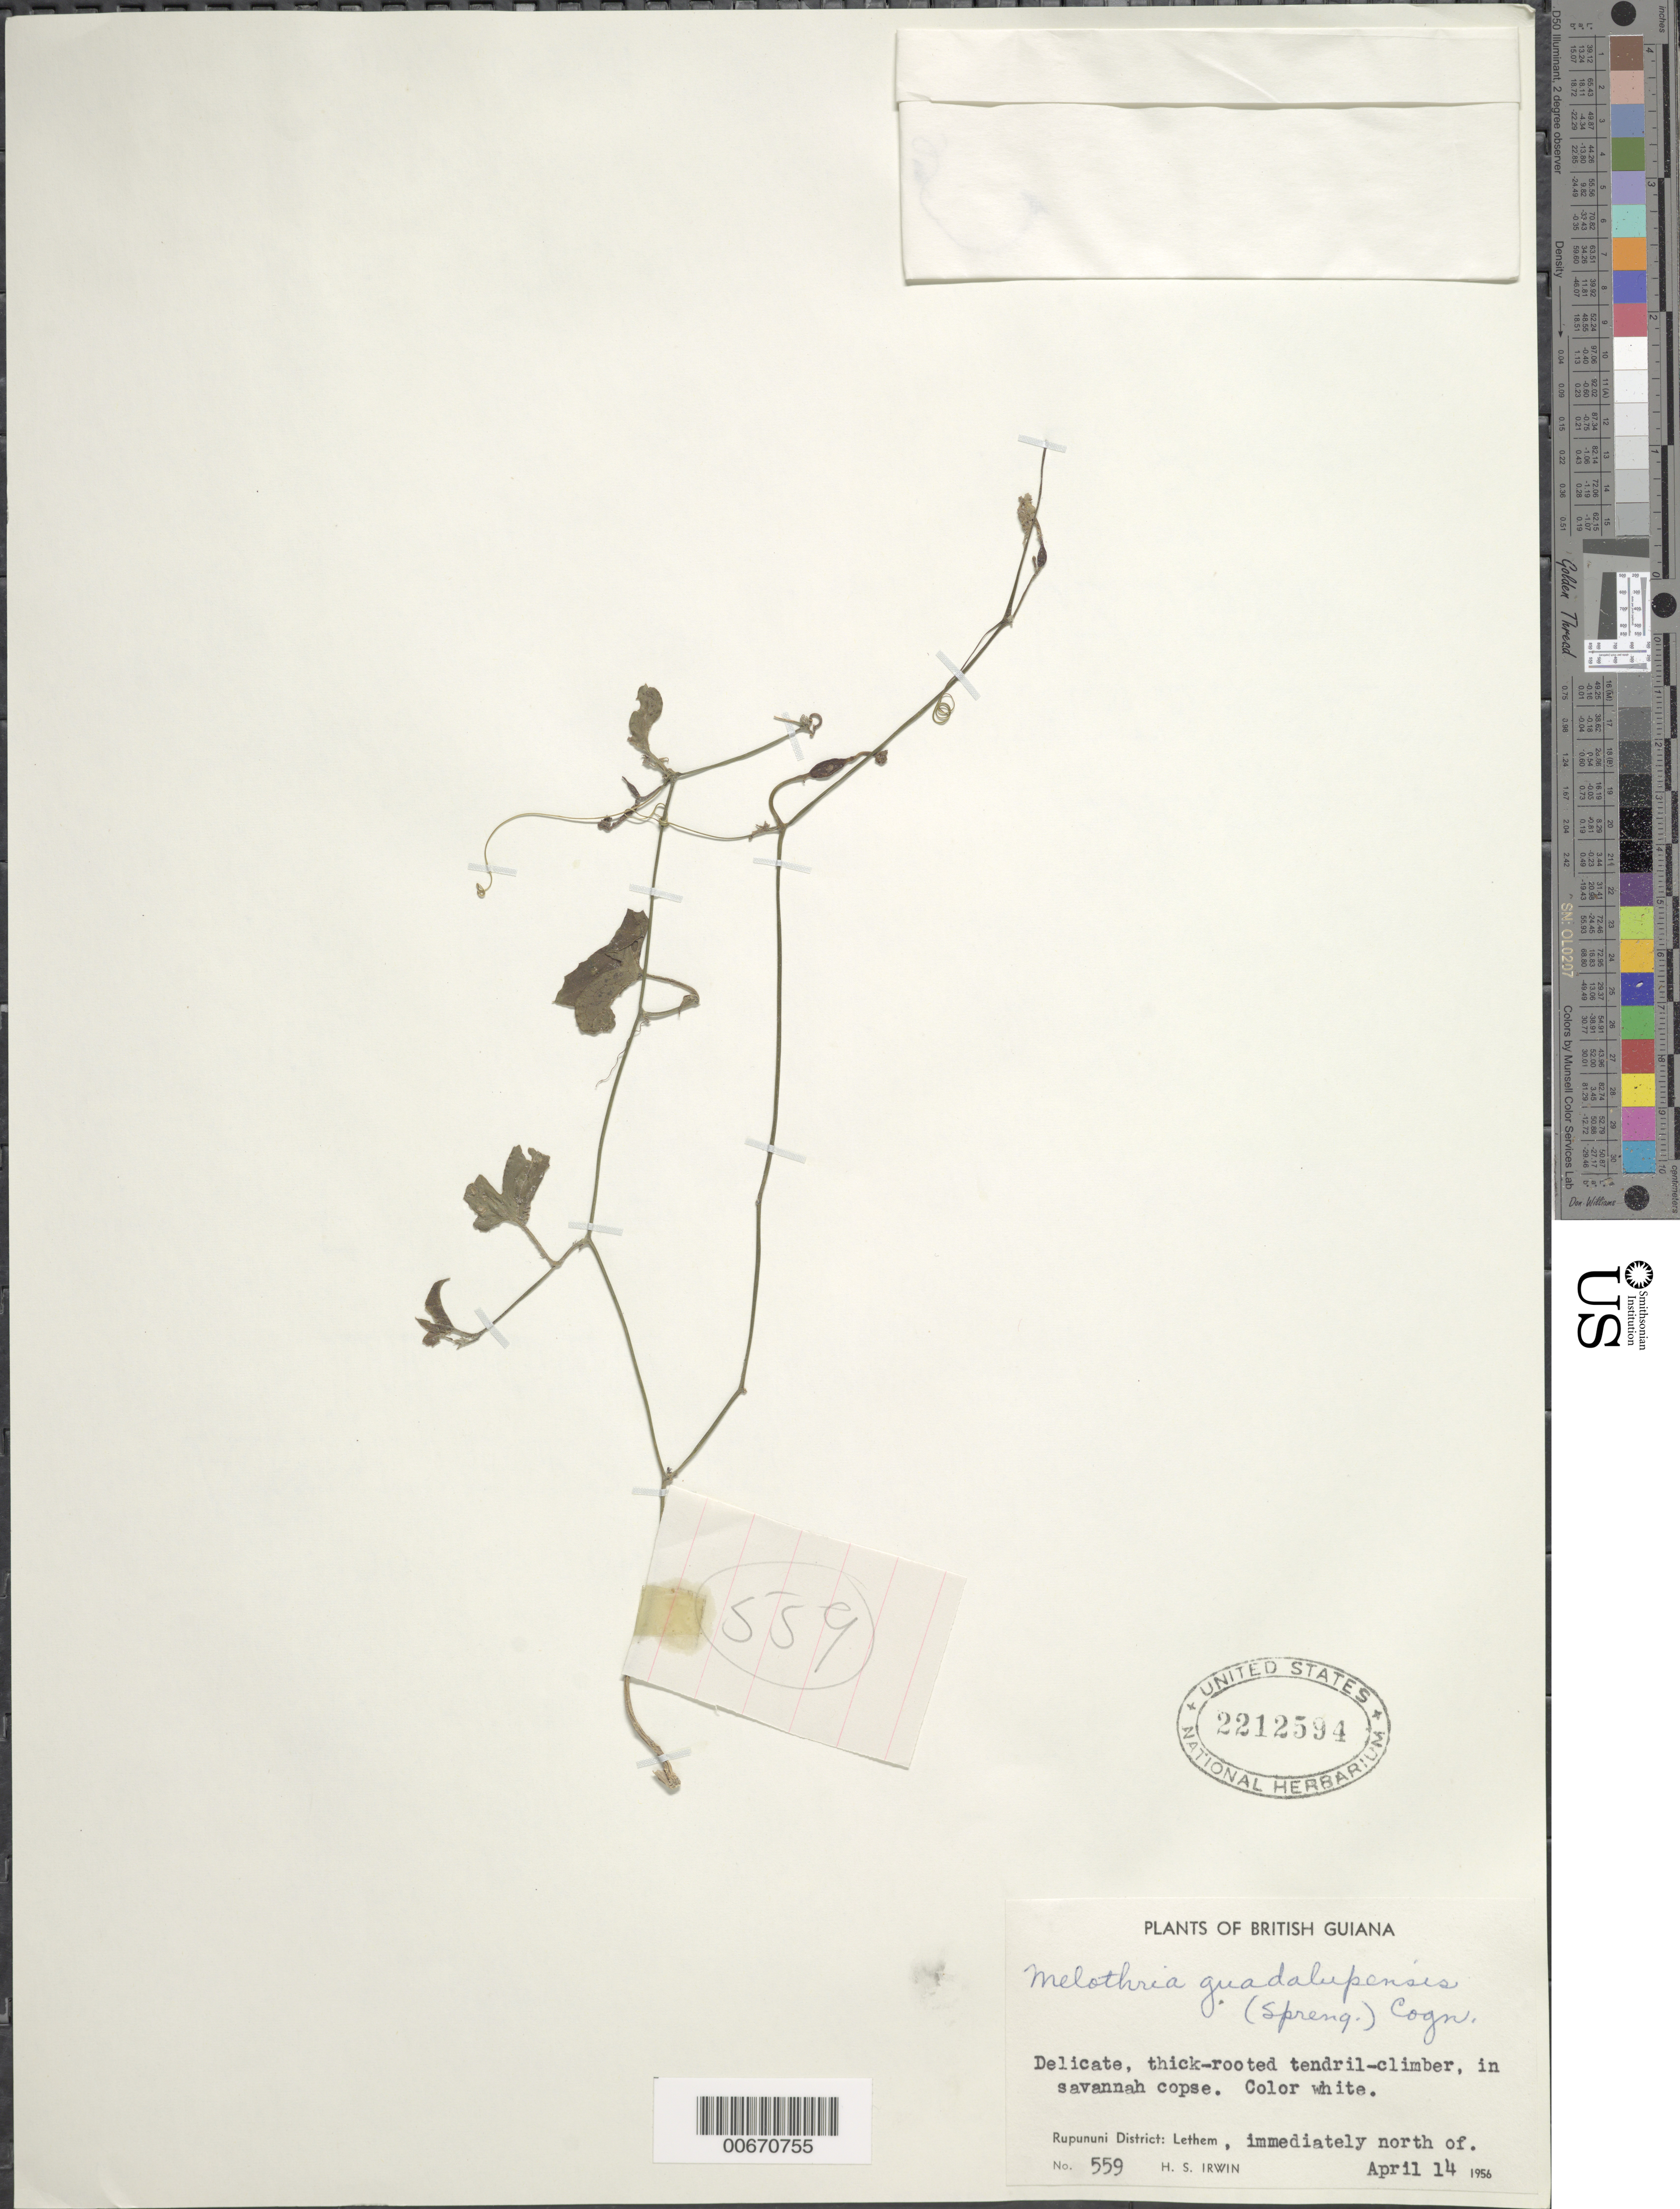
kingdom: Plantae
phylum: Tracheophyta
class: Magnoliopsida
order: Cucurbitales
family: Cucurbitaceae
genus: Melothria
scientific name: Melothria pendula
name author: L.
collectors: H. Irwin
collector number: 559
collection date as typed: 14-Apr-56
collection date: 1956-04-14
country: Guyana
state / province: U. Takutu-U. Essequibo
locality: Rupununi Dist., immediately N of Lethem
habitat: Savanna copse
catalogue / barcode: US 2212594